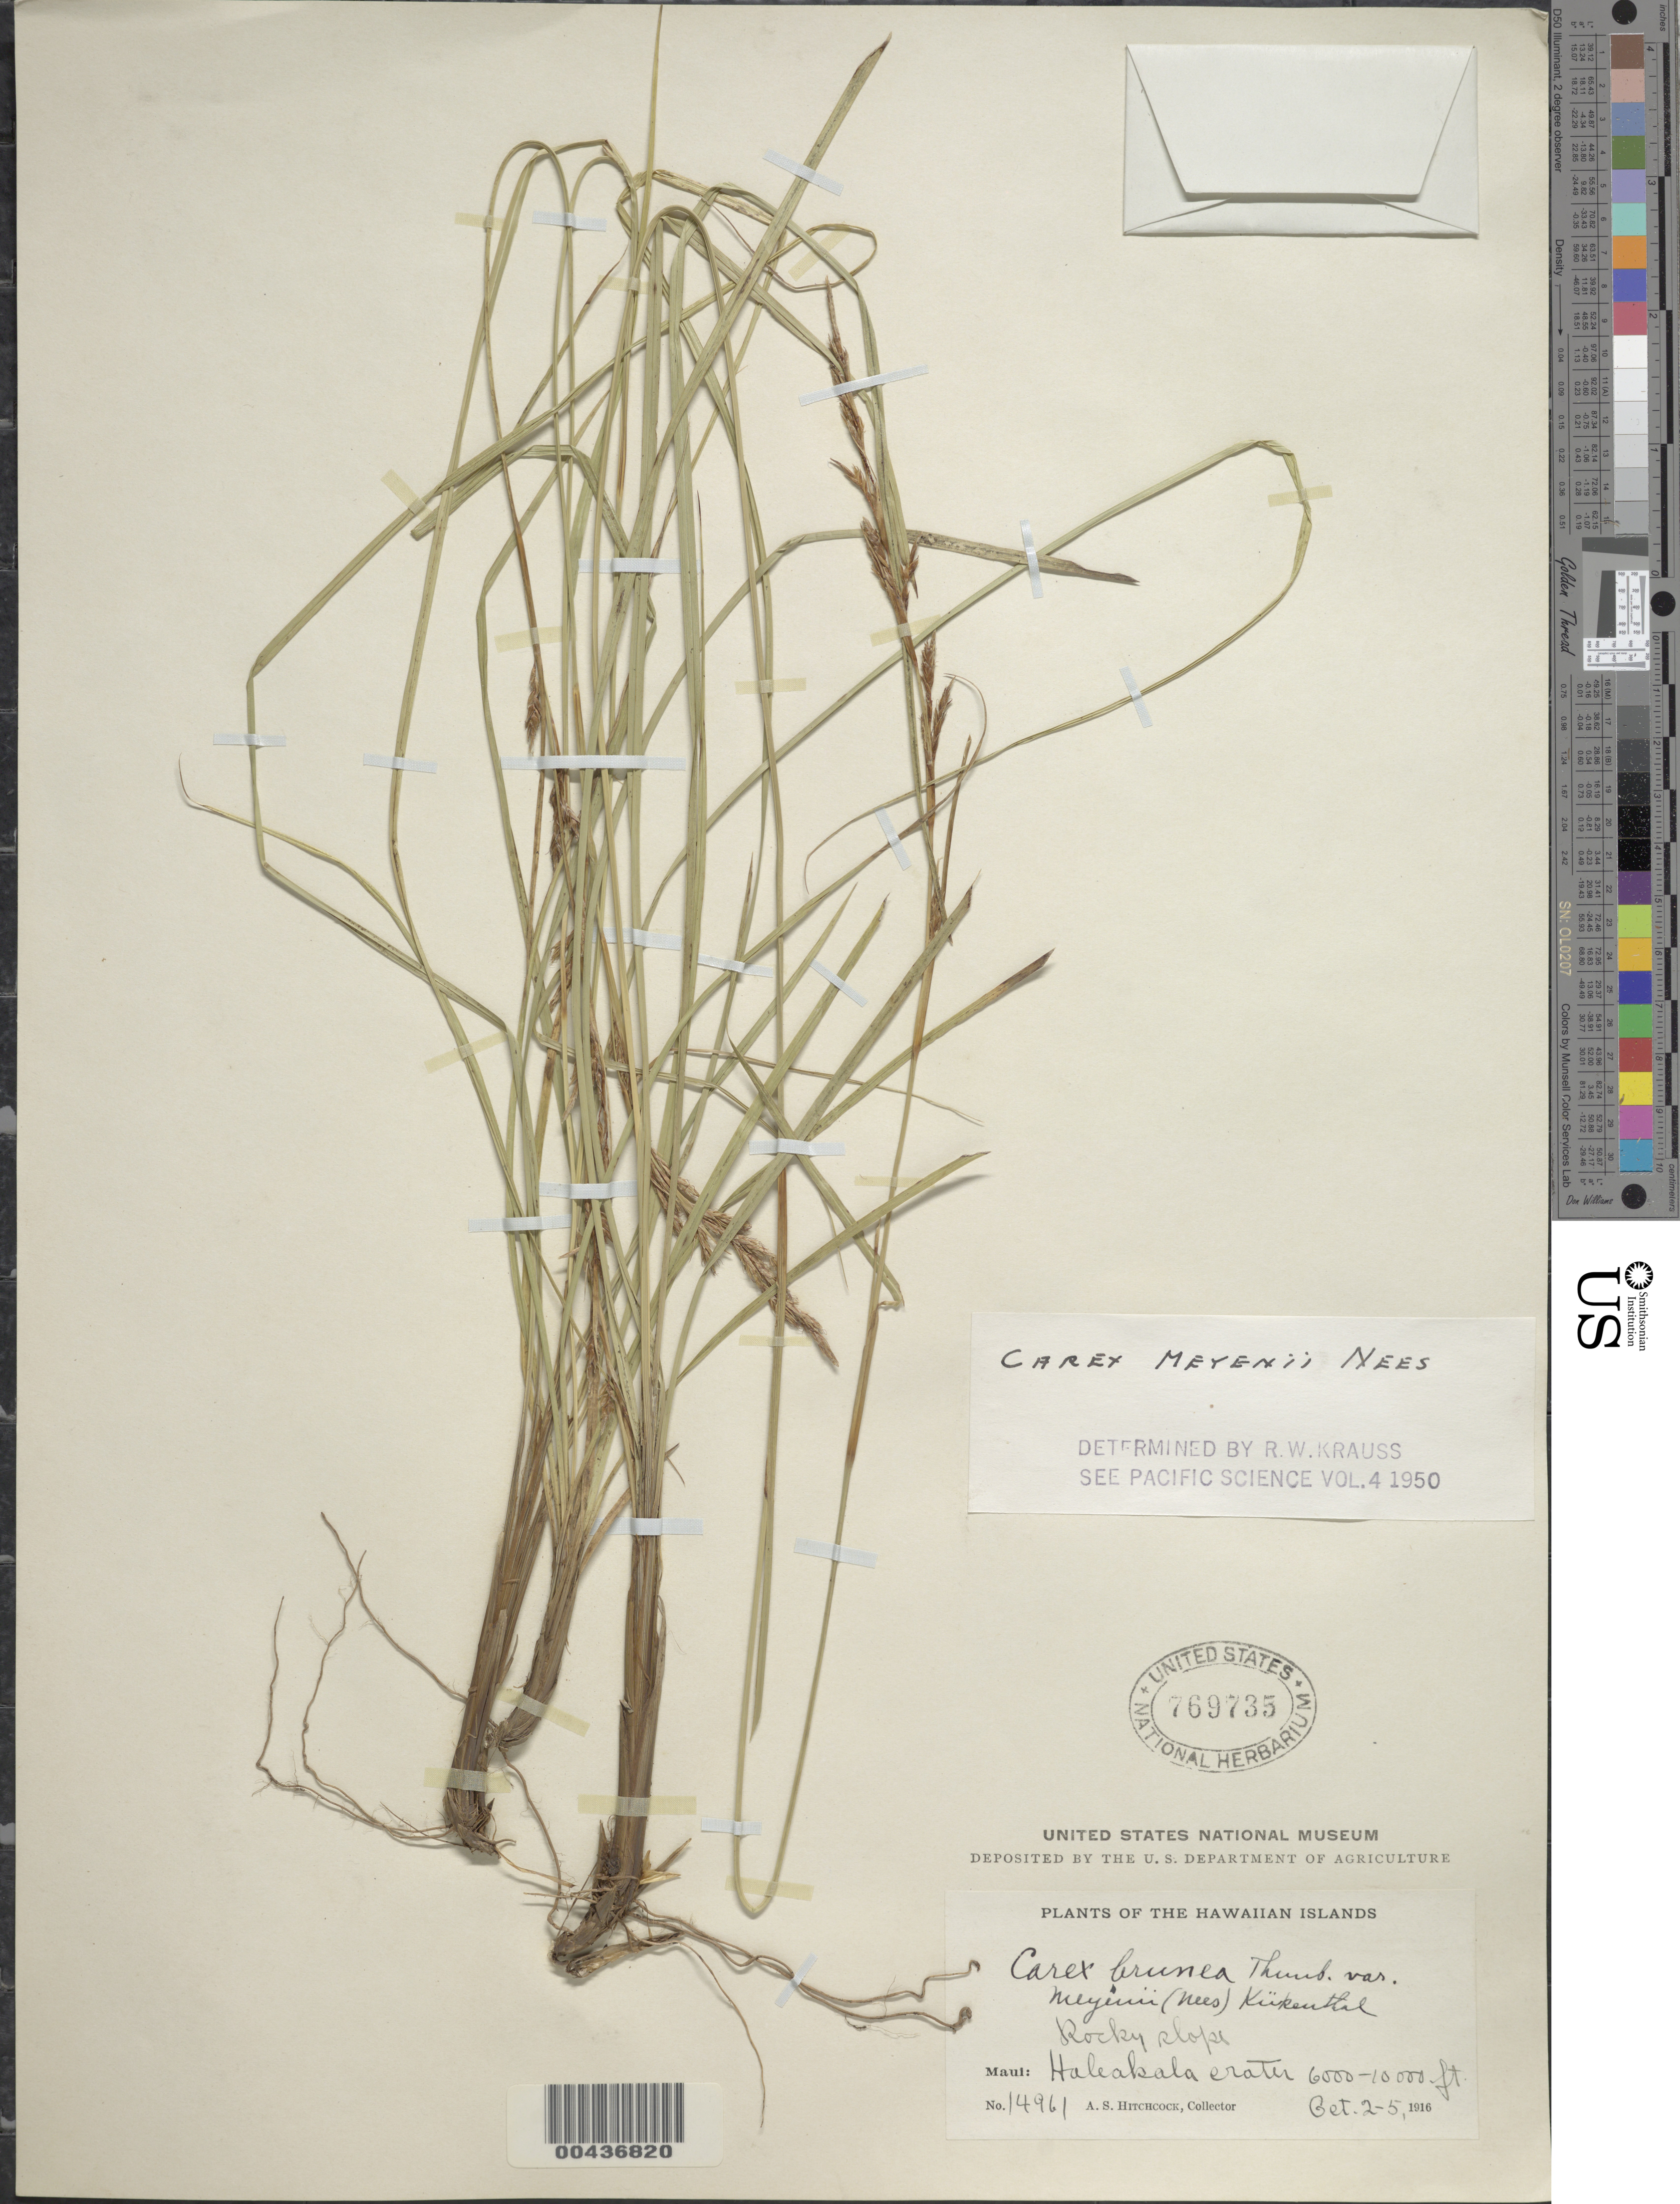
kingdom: Plantae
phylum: Tracheophyta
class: Liliopsida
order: Poales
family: Cyperaceae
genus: Carex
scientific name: Carex meyenii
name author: Nees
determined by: Krauss, R. W.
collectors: A. S. Hitchcock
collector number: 14961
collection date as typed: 2 Oct 1916 to 5 Oct 1916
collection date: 1916-10-02/1916-10-05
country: United States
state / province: Hawaii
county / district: Maui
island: Maui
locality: Haleakala Crater, Maui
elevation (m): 1829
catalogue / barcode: US 769735